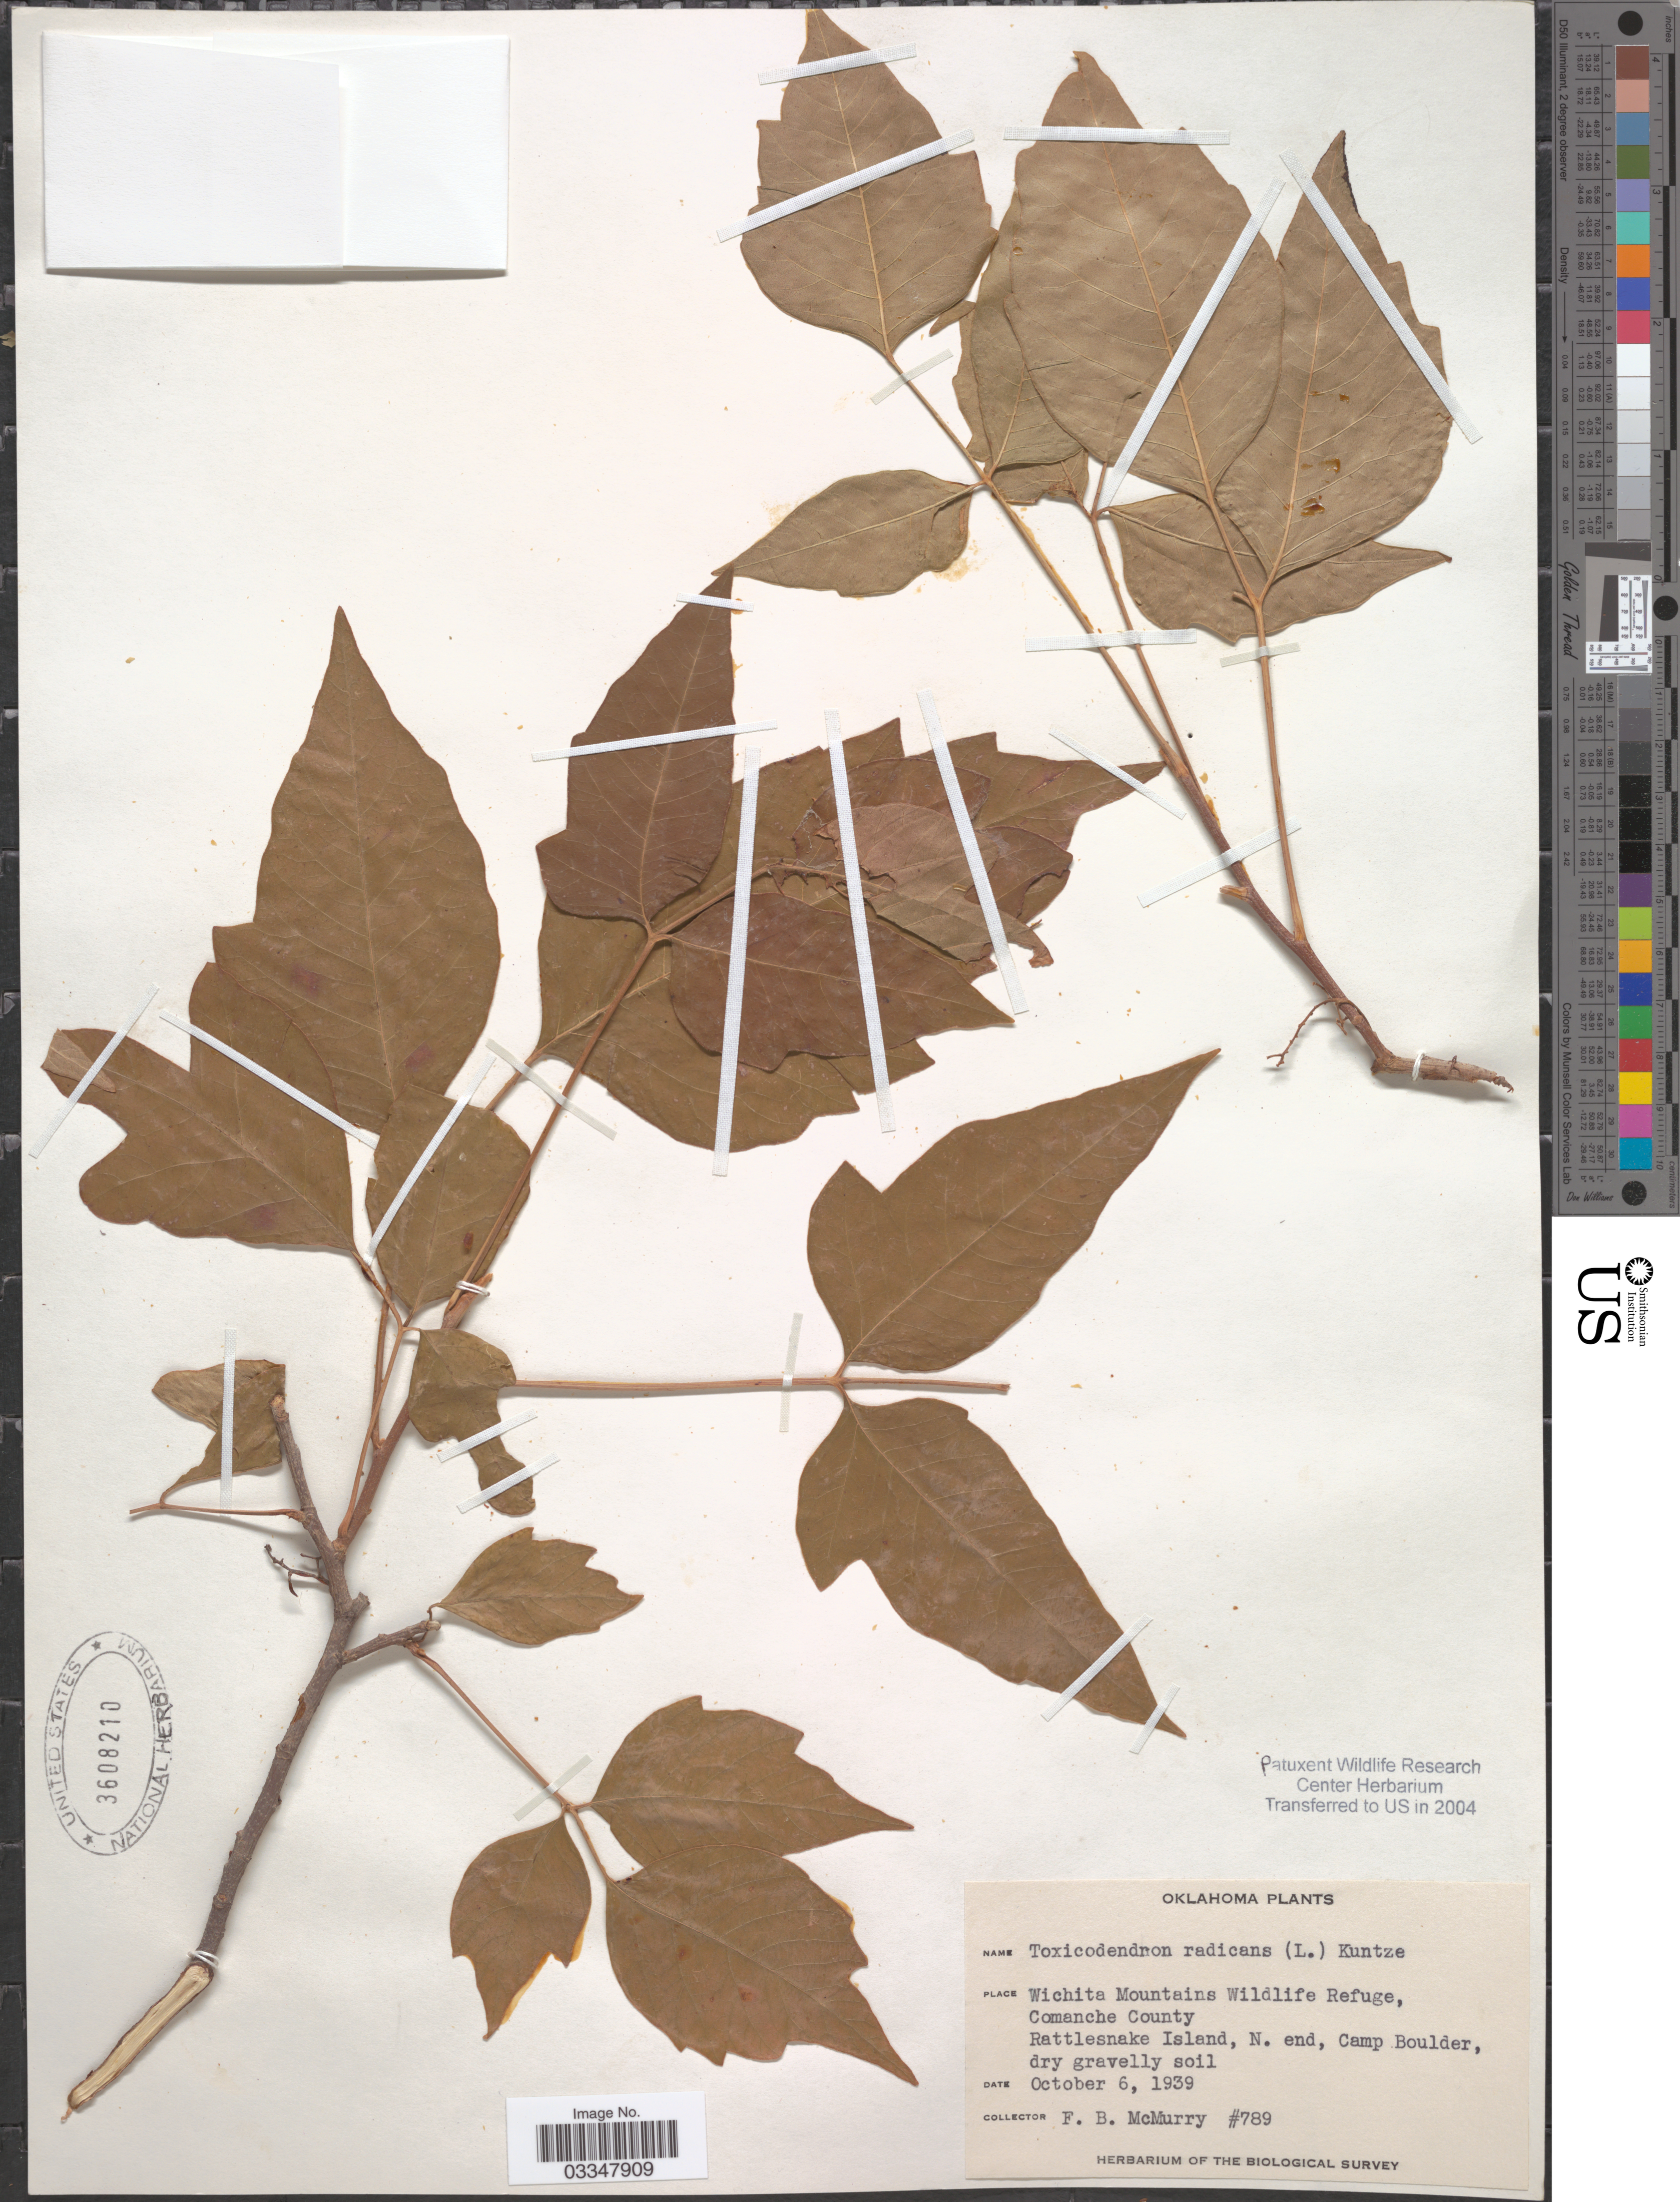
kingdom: Plantae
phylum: Tracheophyta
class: Magnoliopsida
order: Sapindales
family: Anacardiaceae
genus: Toxicodendron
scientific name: Toxicodendron radicans subsp. radicans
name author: (L.) Kuntze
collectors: F. B. McMurry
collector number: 789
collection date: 1939-10-06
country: United States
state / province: Oklahoma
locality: Wichita Mountains Wildlife Refuge, Comanche County. Rattlesnake Island, N. end, Camp Boulder.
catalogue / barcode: US 3608210